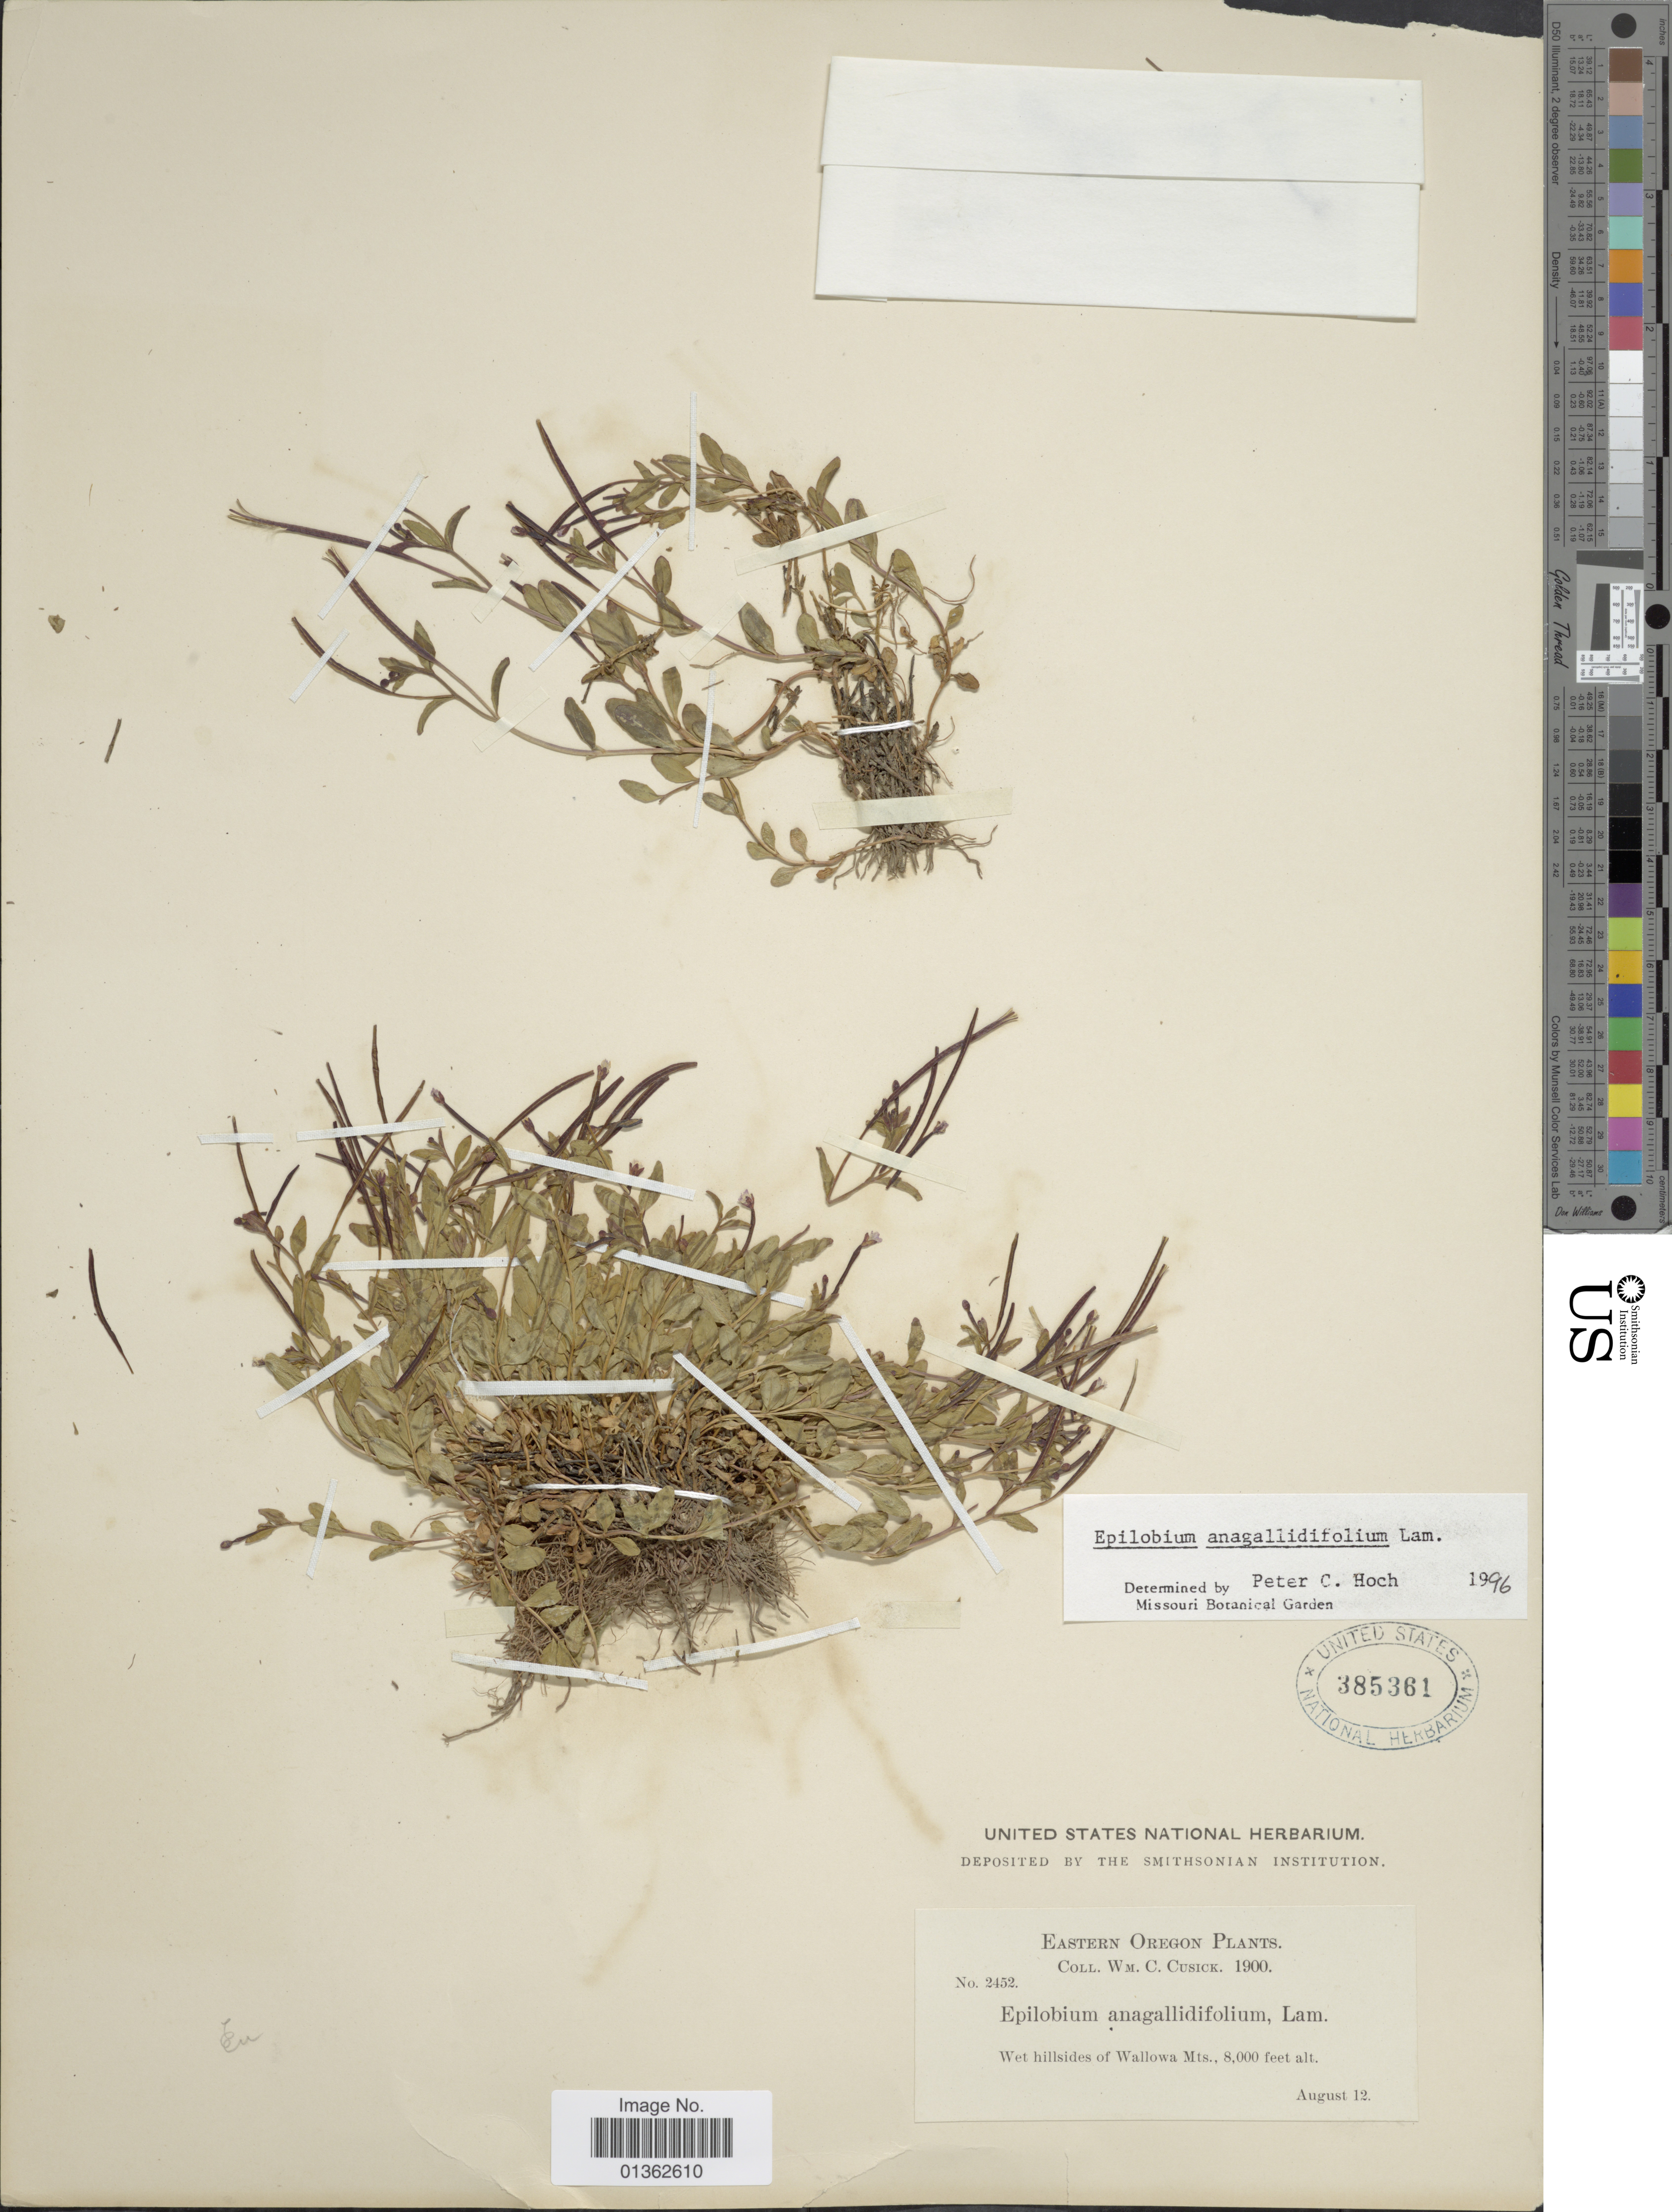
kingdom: Plantae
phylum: Tracheophyta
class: Magnoliopsida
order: Myrtales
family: Onagraceae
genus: Epilobium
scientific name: Epilobium anagallidifolium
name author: Lam.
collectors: W. C. Cusick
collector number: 2452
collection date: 1900-08-12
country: United States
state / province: Oregon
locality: Eastern Oregon. Wet hillsides of Wallowa Mts.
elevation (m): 2438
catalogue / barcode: US 385361